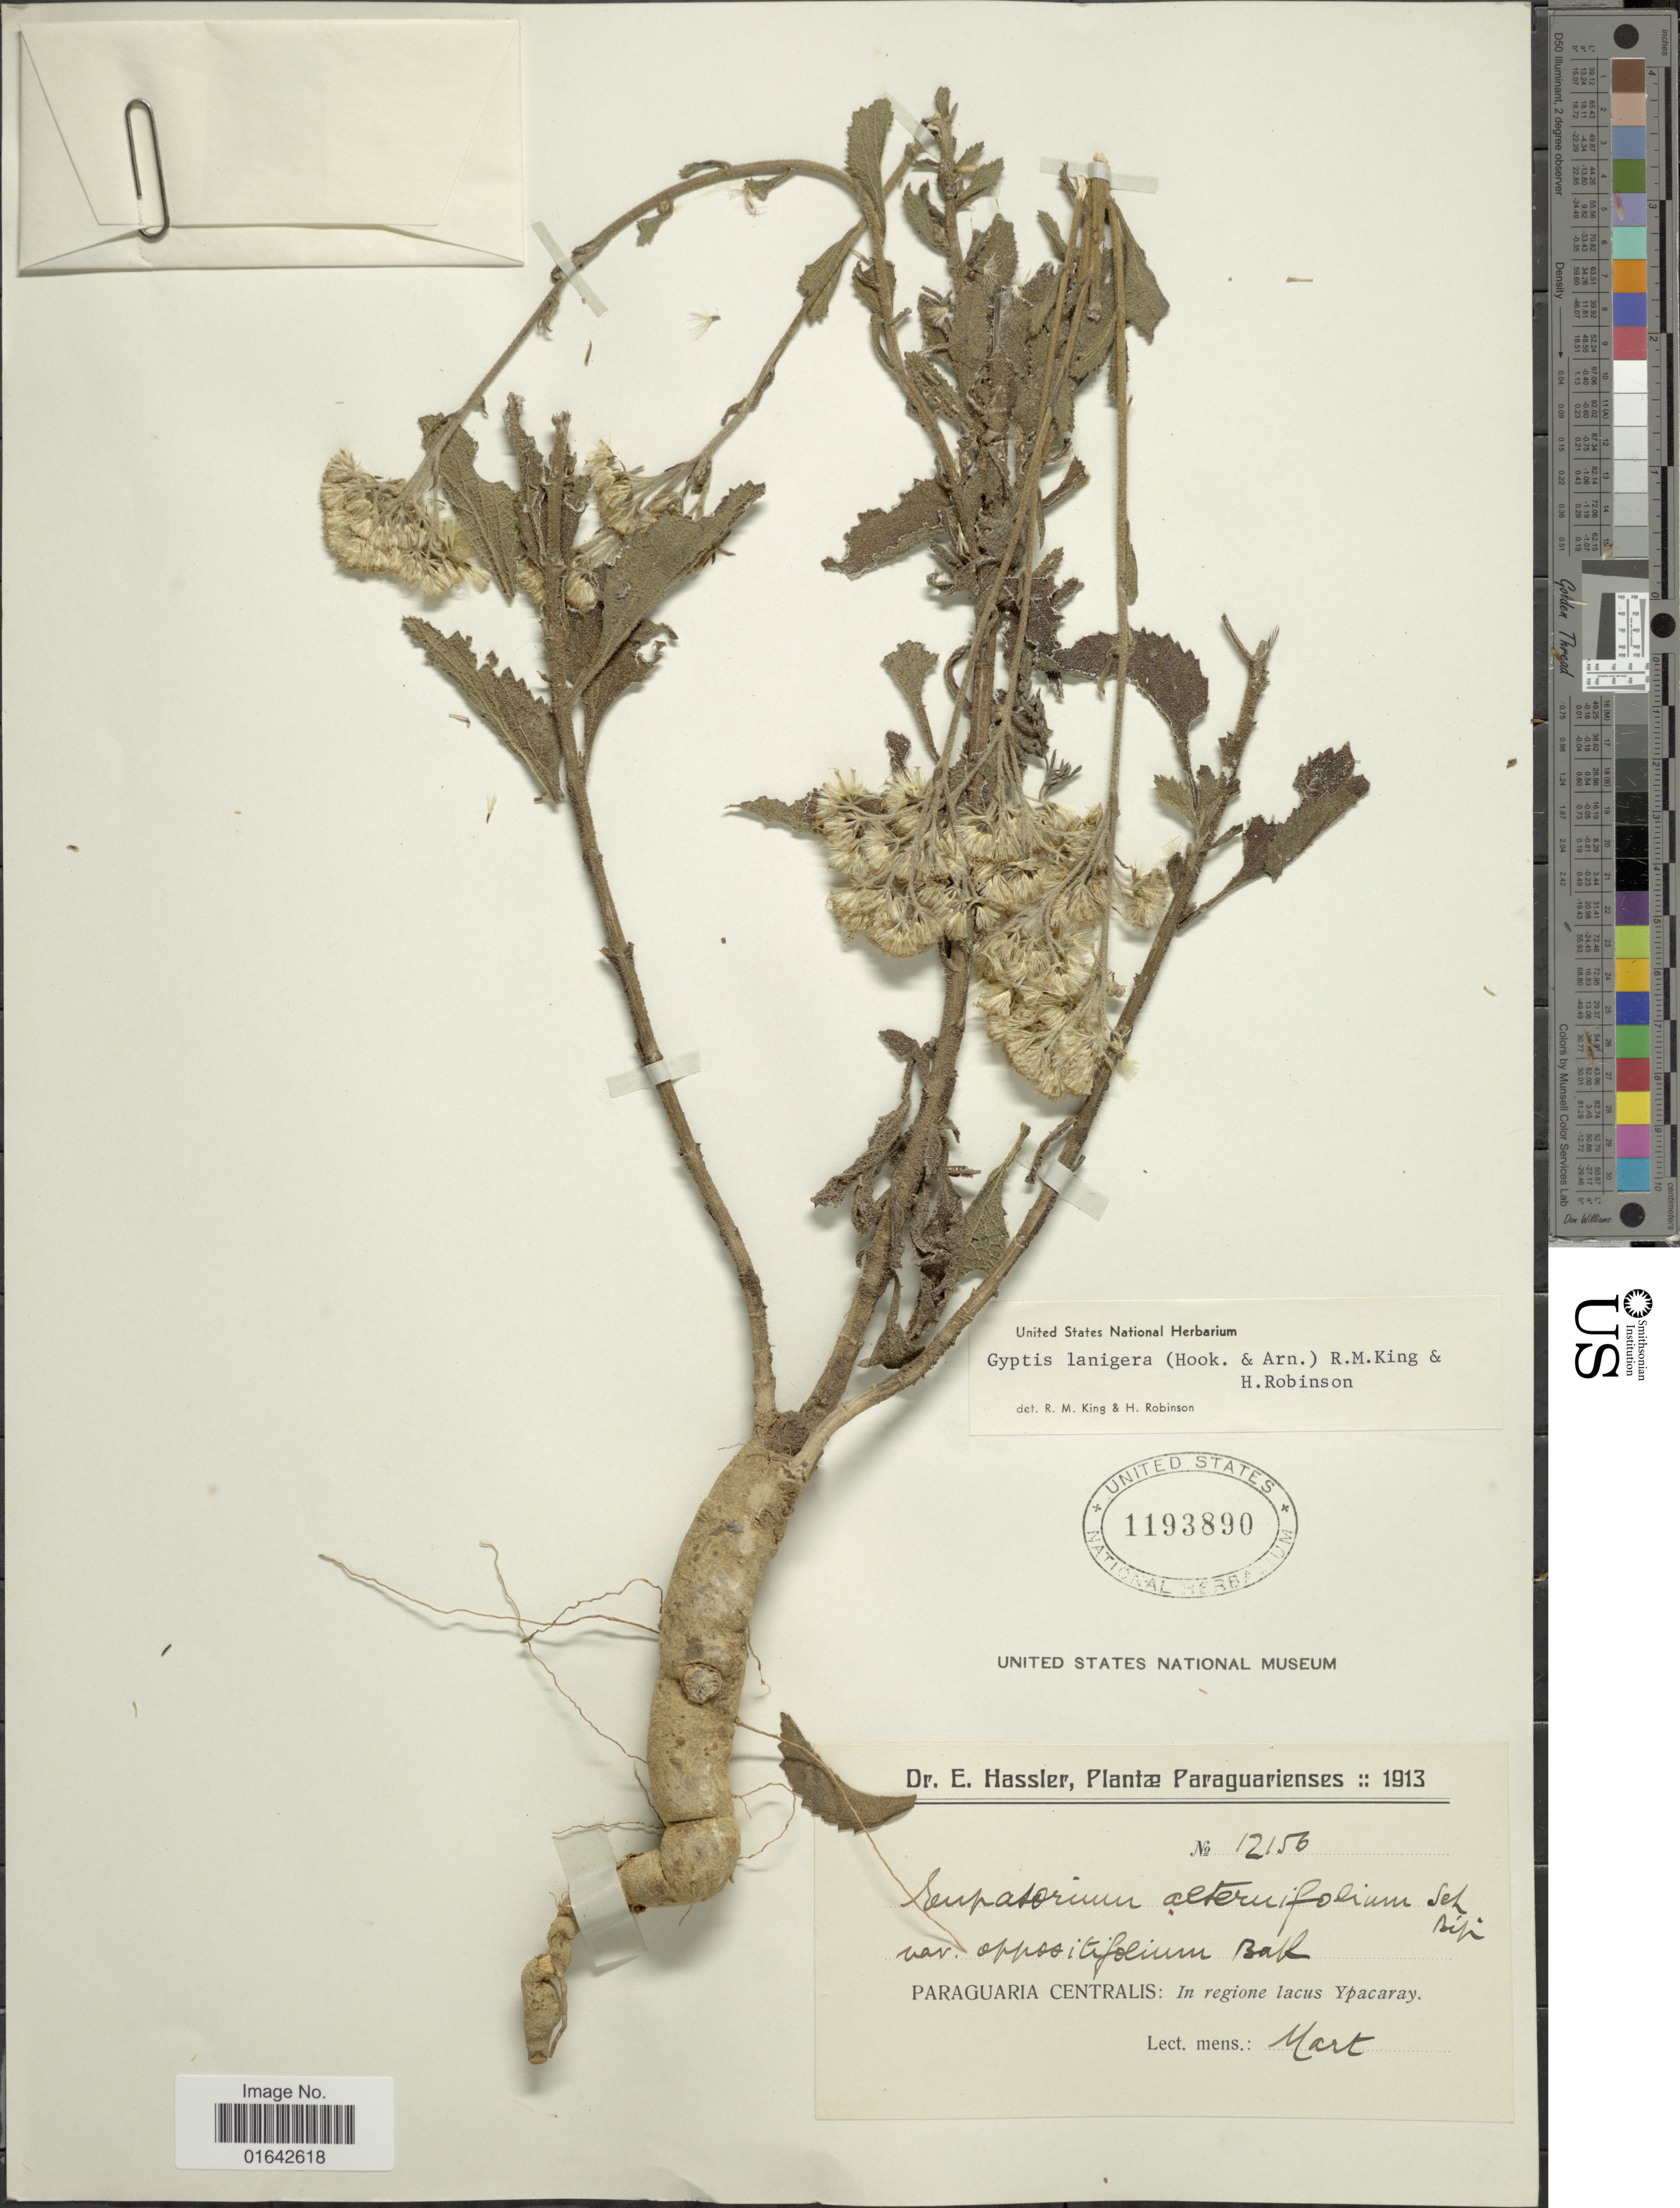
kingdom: Plantae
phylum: Tracheophyta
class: Magnoliopsida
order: Asterales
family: Asteraceae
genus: Gyptis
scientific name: Gyptis lanigera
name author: (Hook. & Arn.) R.M. King & H. Rob.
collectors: E. Hassler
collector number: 12150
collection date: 1913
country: Paraguay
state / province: Central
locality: Paraguaria Centralis: In regione lacus Ypacaray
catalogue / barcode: US 1193890